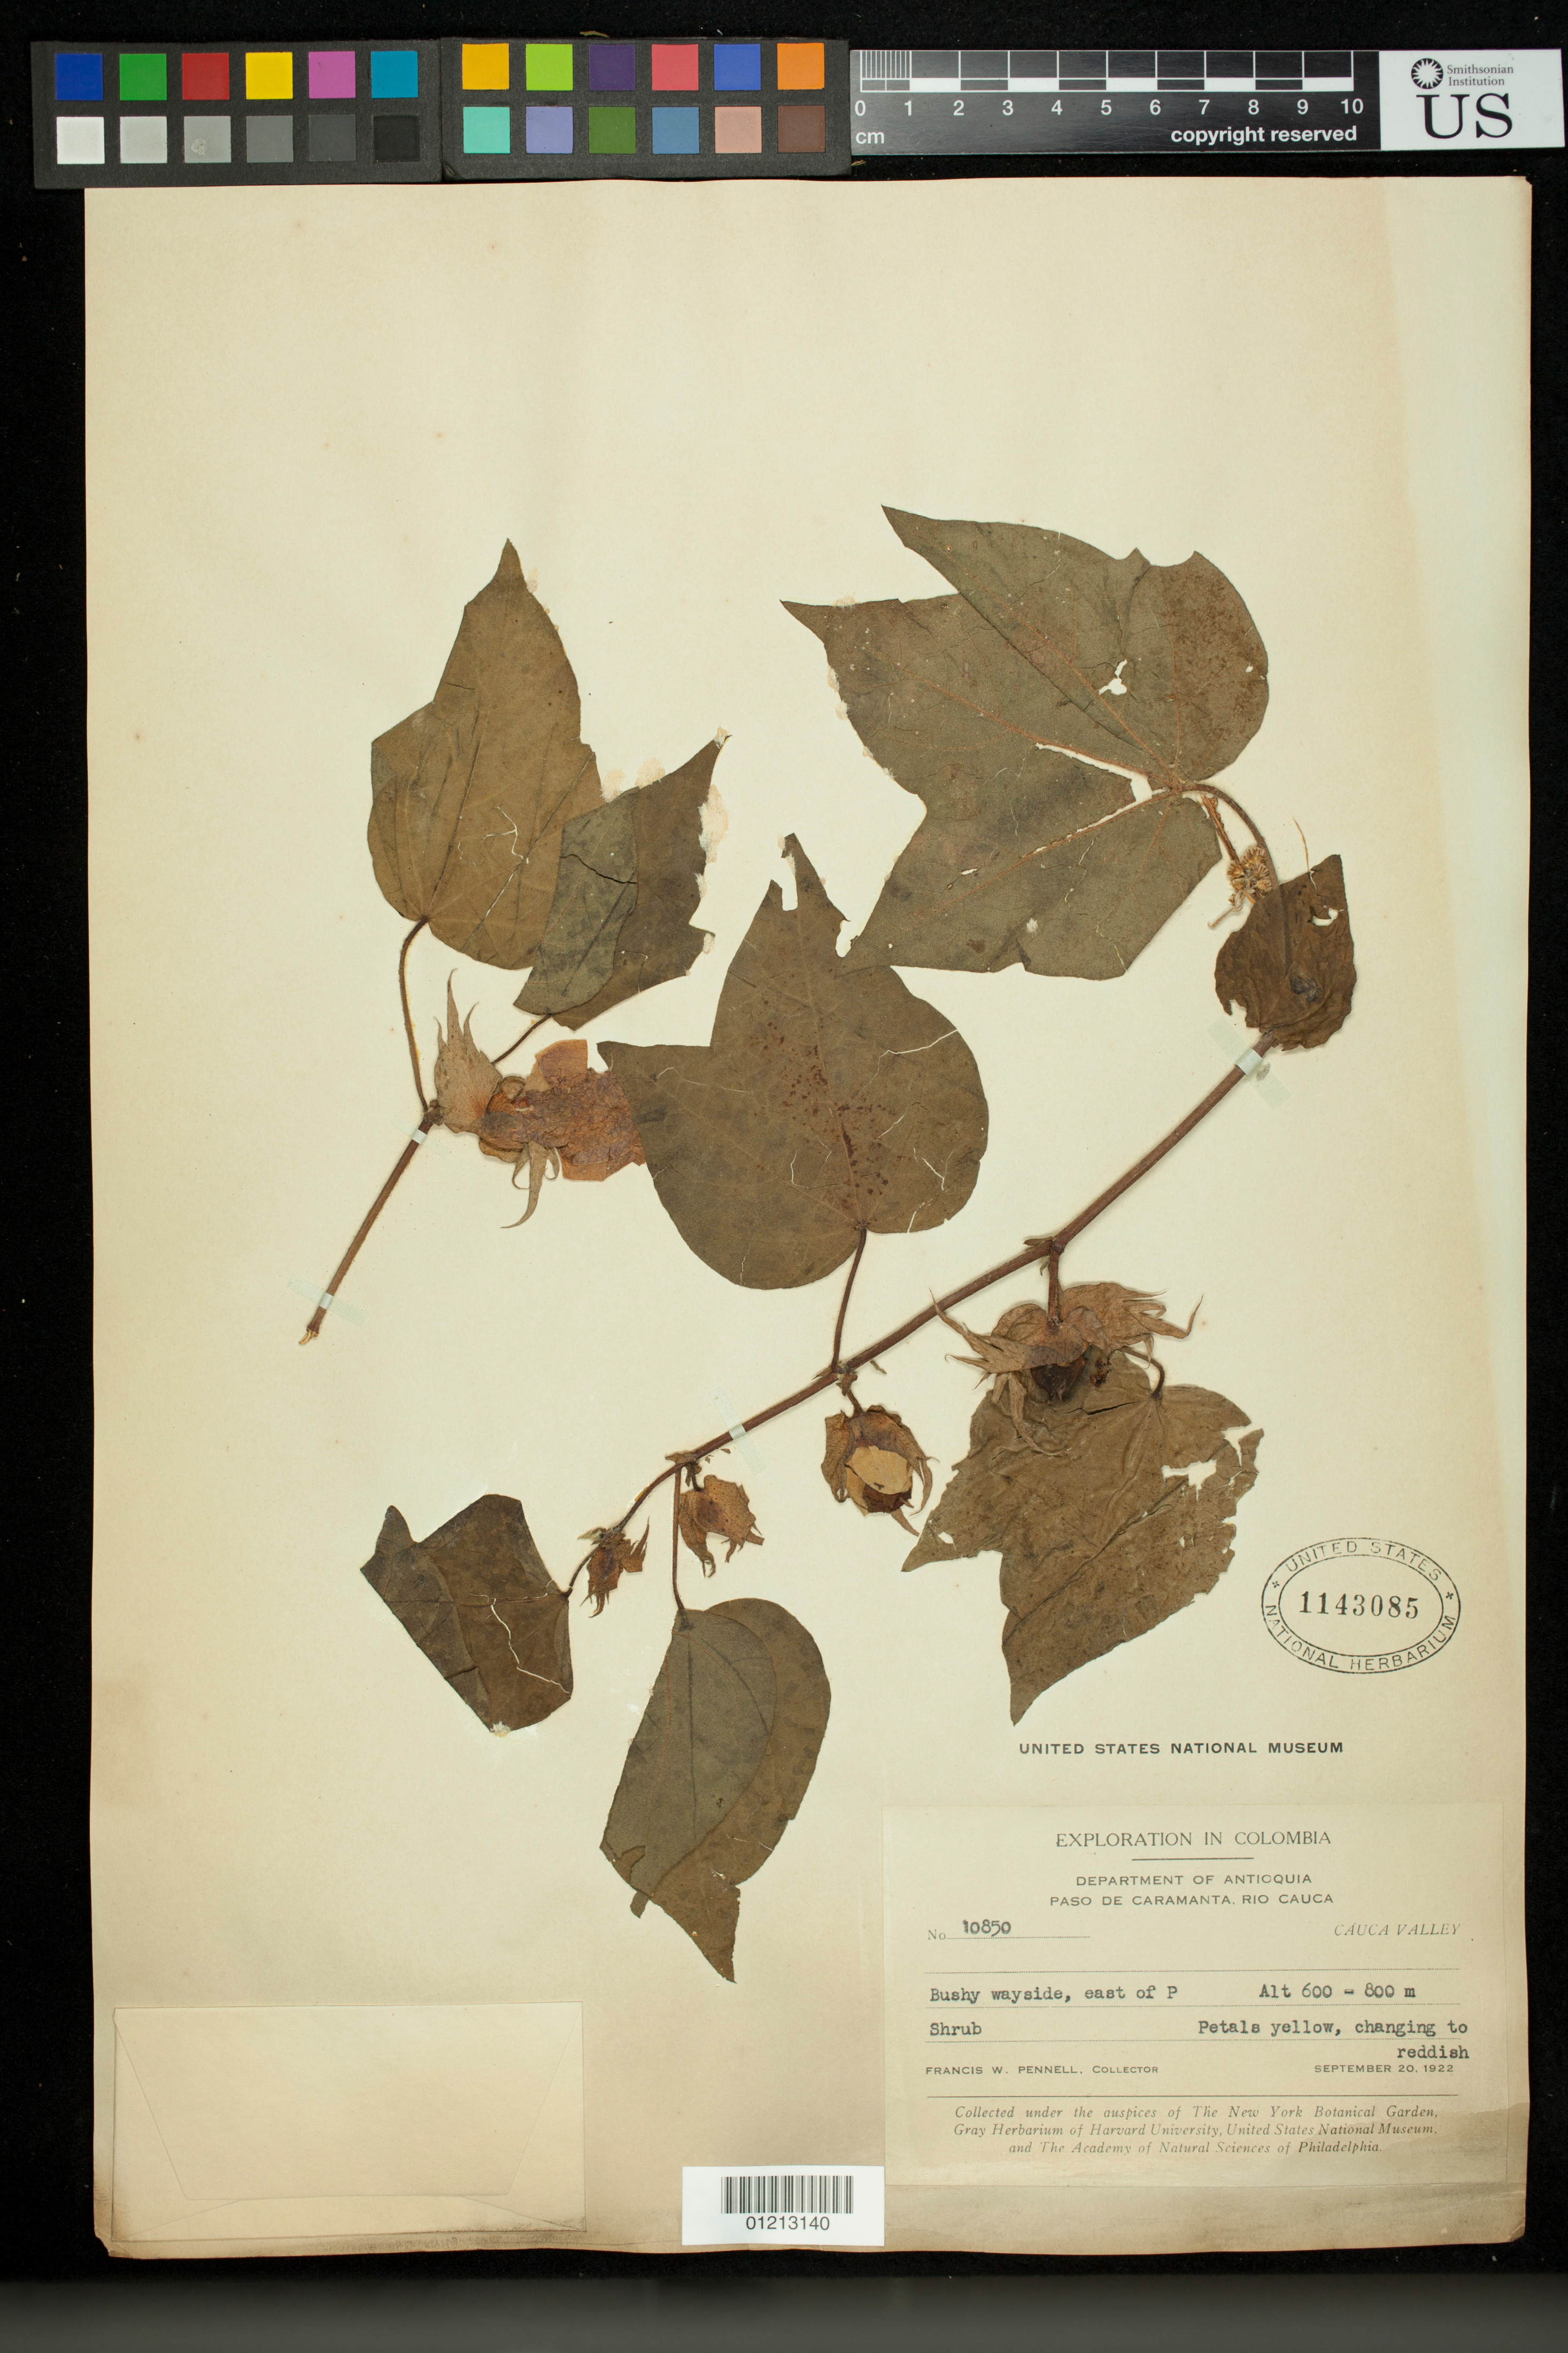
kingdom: Plantae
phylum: Tracheophyta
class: Magnoliopsida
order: Malvales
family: Malvaceae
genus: Gossypium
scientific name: Gossypium sp.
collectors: F. W. Pennell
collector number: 10850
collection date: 1922-09-20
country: Colombia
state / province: Antioquia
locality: Paso de Caramanta, Rio Cauca, Cauca Valley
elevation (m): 600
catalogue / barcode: US 1143085